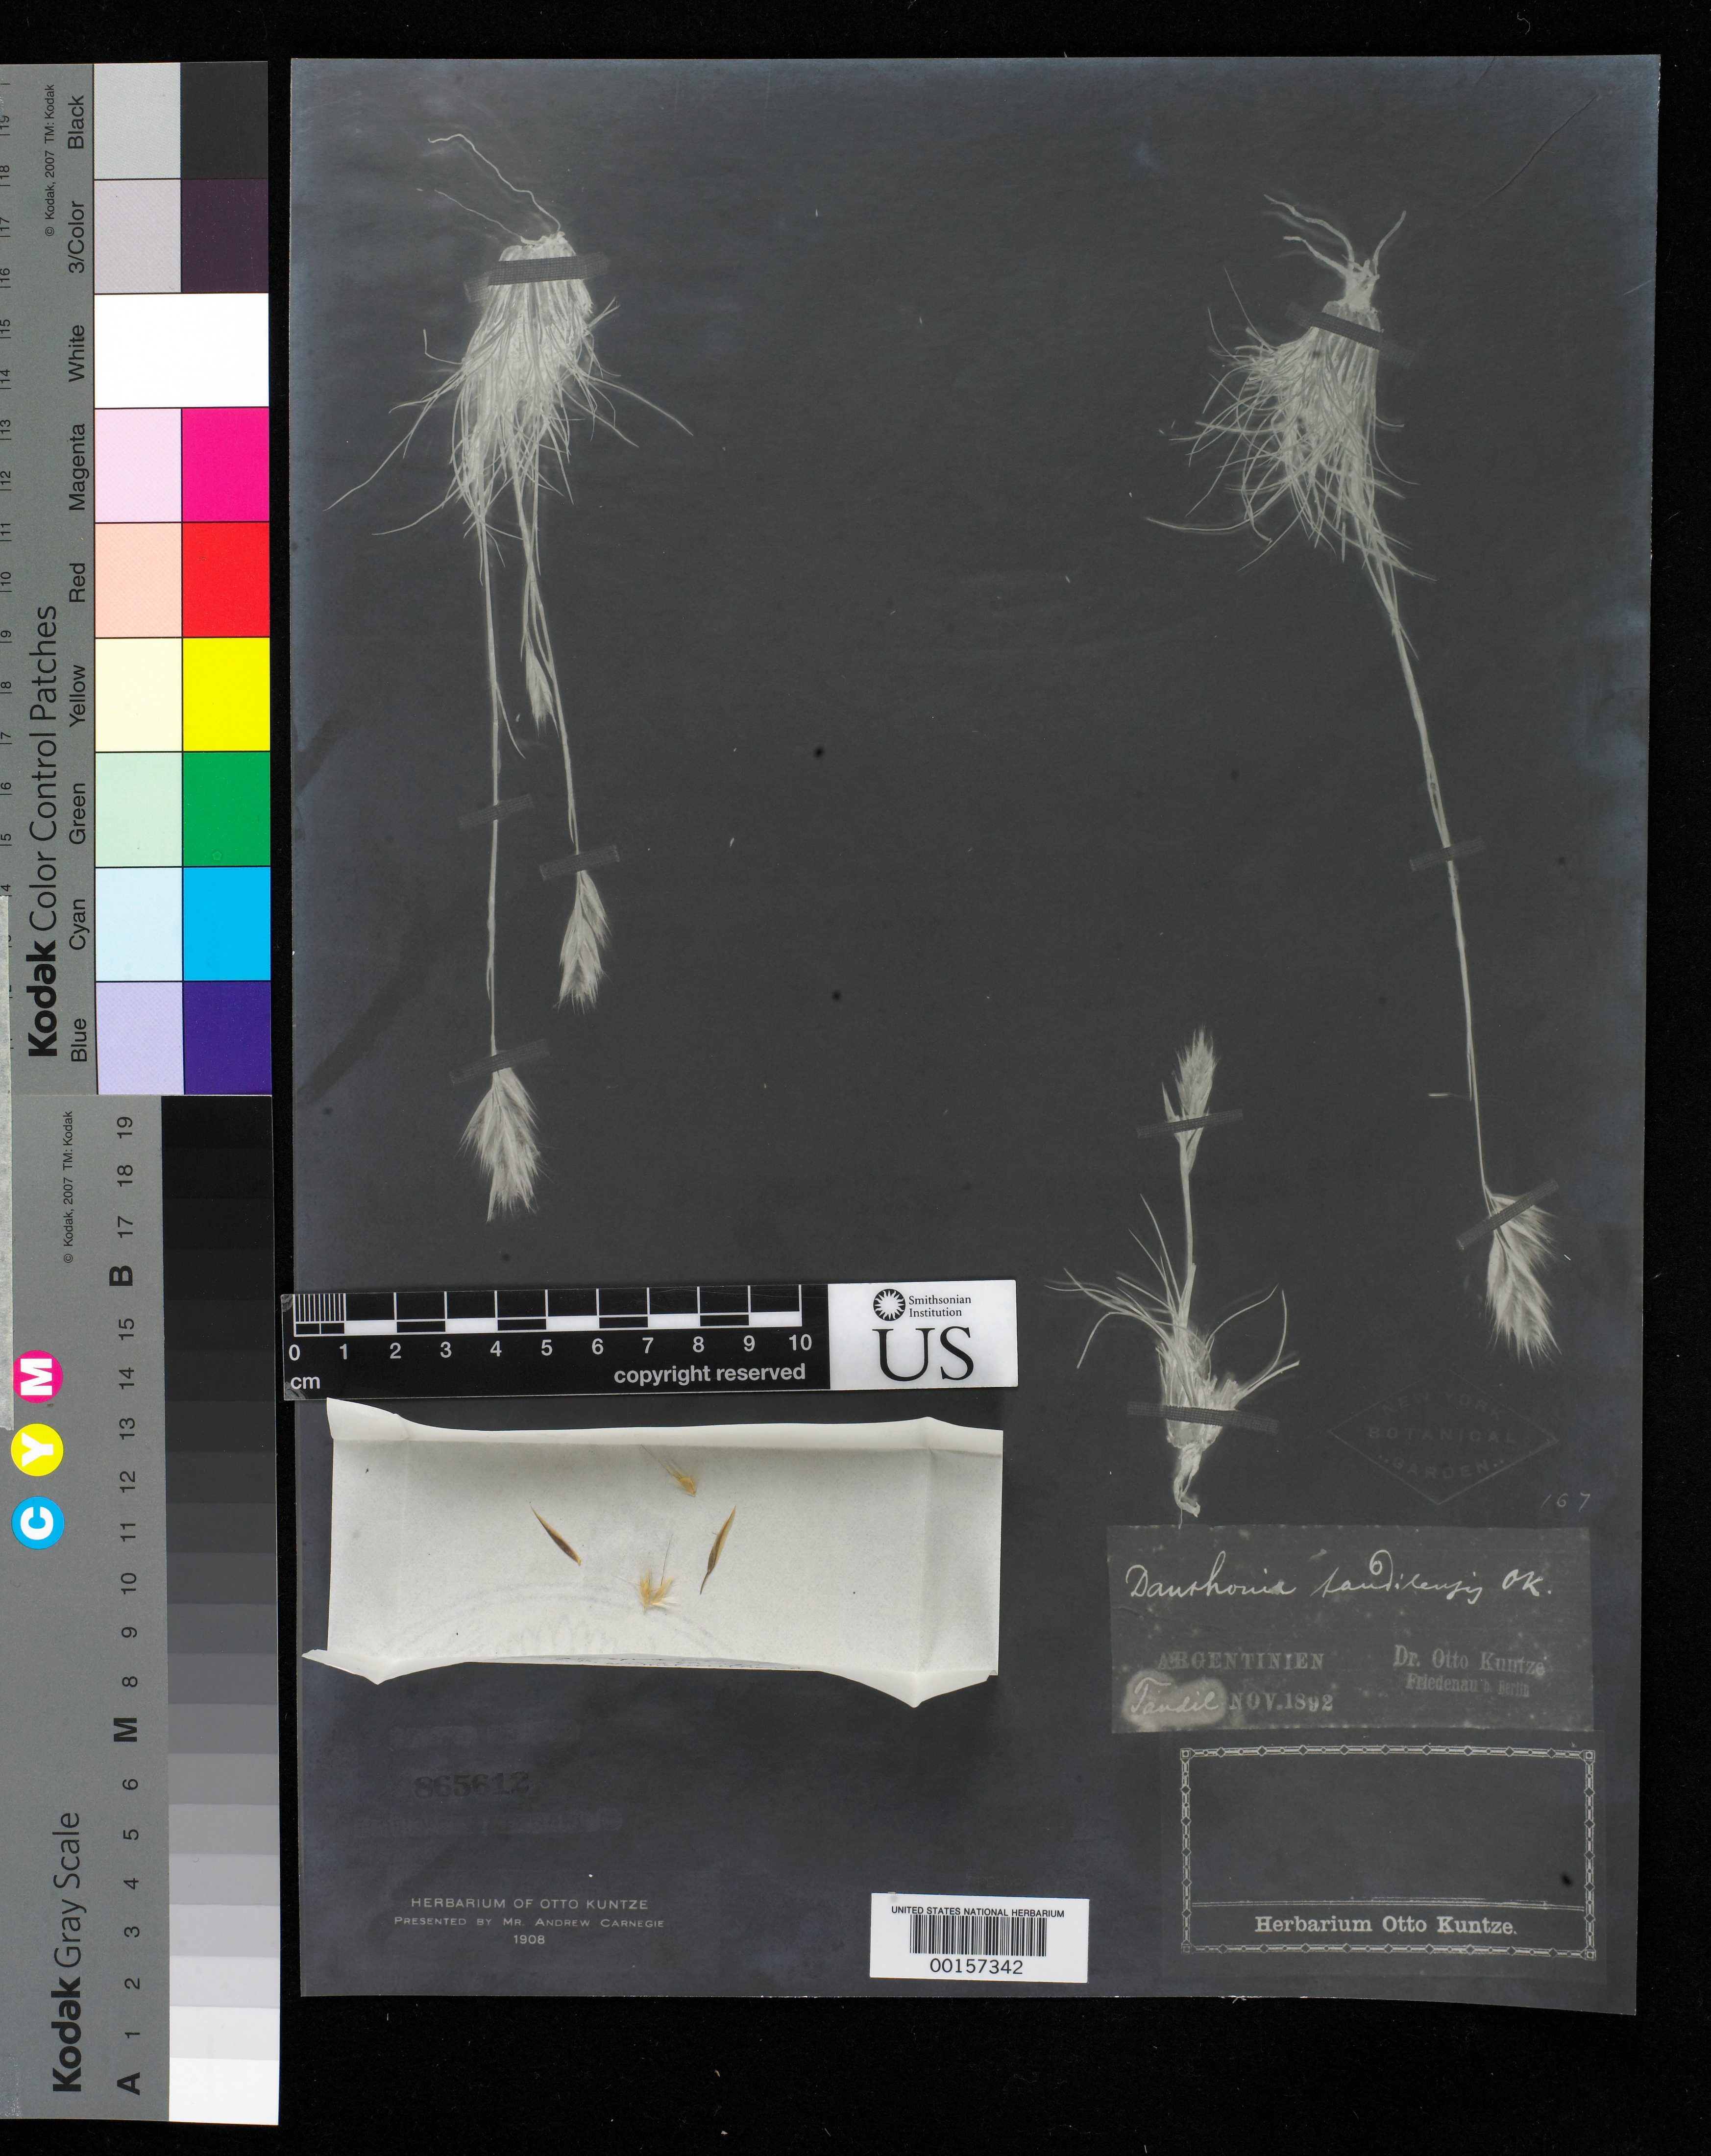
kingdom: Plantae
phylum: Tracheophyta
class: Liliopsida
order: Poales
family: Poaceae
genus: Danthonia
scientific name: Danthonia tandilensis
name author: Kuntze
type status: Type Fragment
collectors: C.E.O. Kuntze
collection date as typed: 1892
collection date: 1892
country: Argentina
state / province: Buenos Aires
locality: Sierra de Tandil.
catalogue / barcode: US 865612A